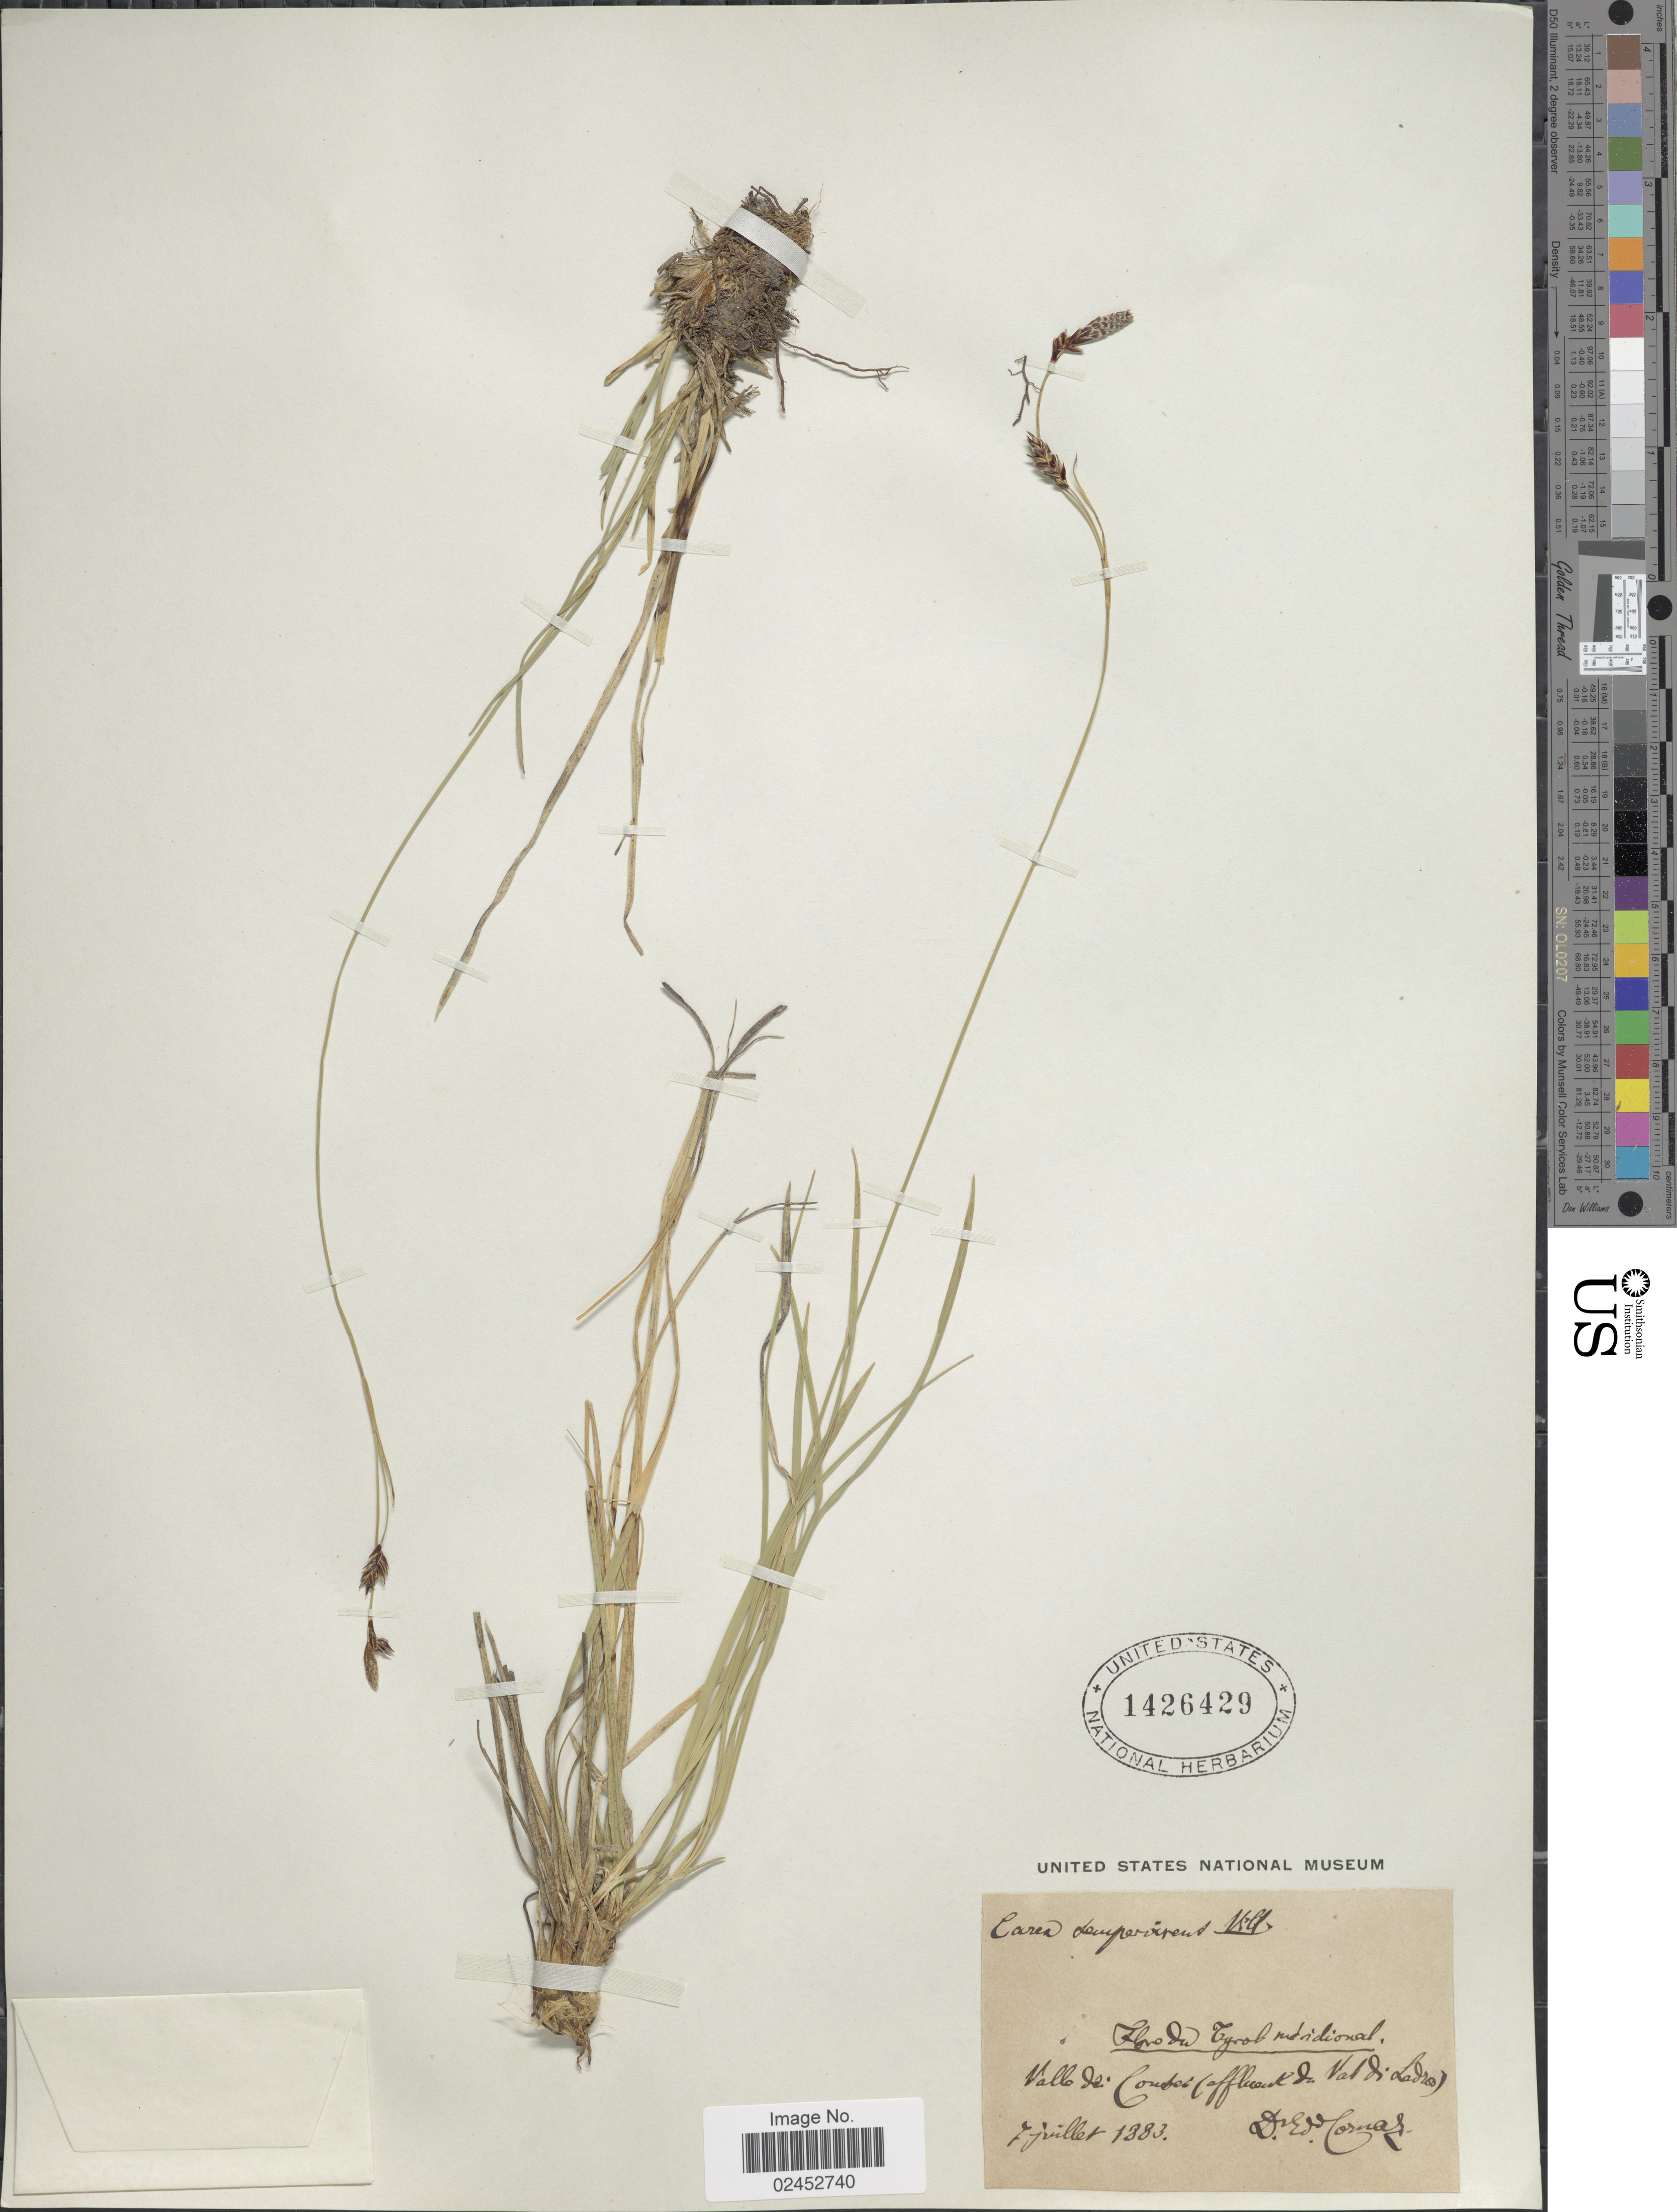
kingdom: Plantae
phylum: Tracheophyta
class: Liliopsida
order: Poales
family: Cyperaceae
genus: Carex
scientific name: Carex sempervirens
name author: Vill.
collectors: Cornaz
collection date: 1883-06-07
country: Italy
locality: Tyrol meridional, valle de Conbei (affluent du Val di Ledro). [interpreted]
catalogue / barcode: US 1426429